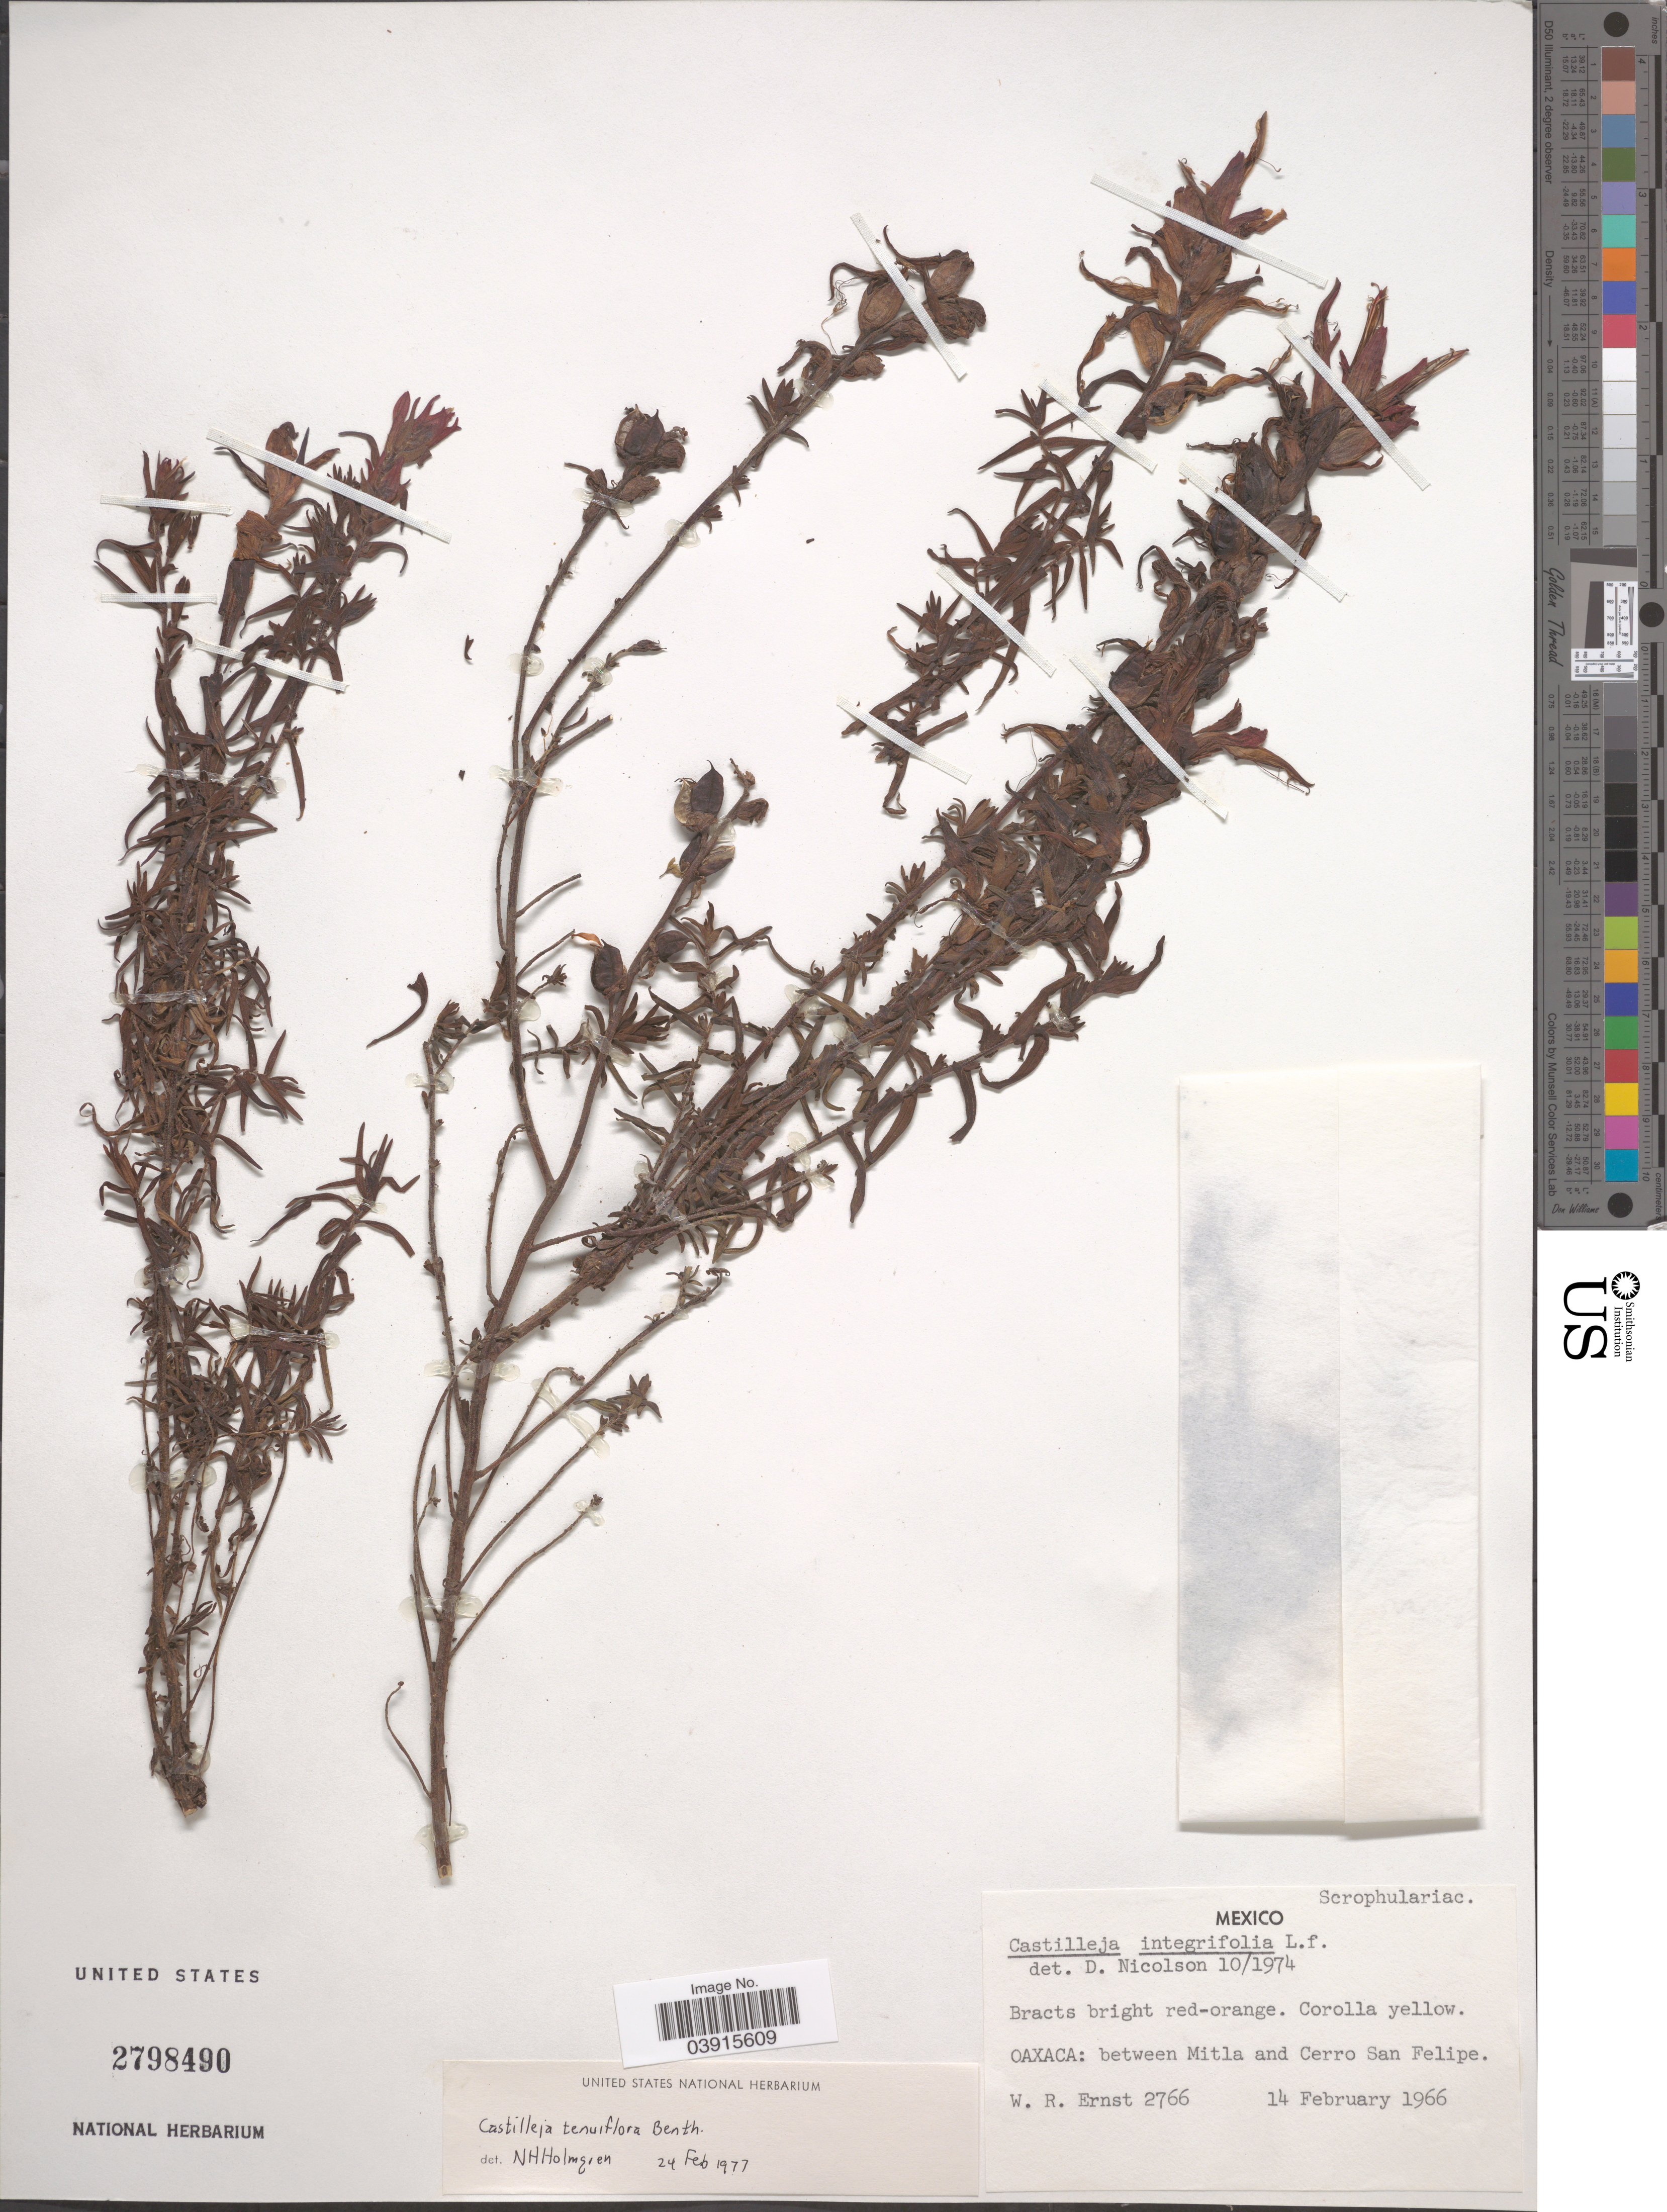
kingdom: Plantae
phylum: Tracheophyta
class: Magnoliopsida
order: Lamiales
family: Orobanchaceae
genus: Castilleja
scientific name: Castilleja tenuiflora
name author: Benth.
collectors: W. R. Ernst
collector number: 2766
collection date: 1966-02-14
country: Mexico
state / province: Oaxaca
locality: Between Mitla and Cerro San Felipe.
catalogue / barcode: US 2798490